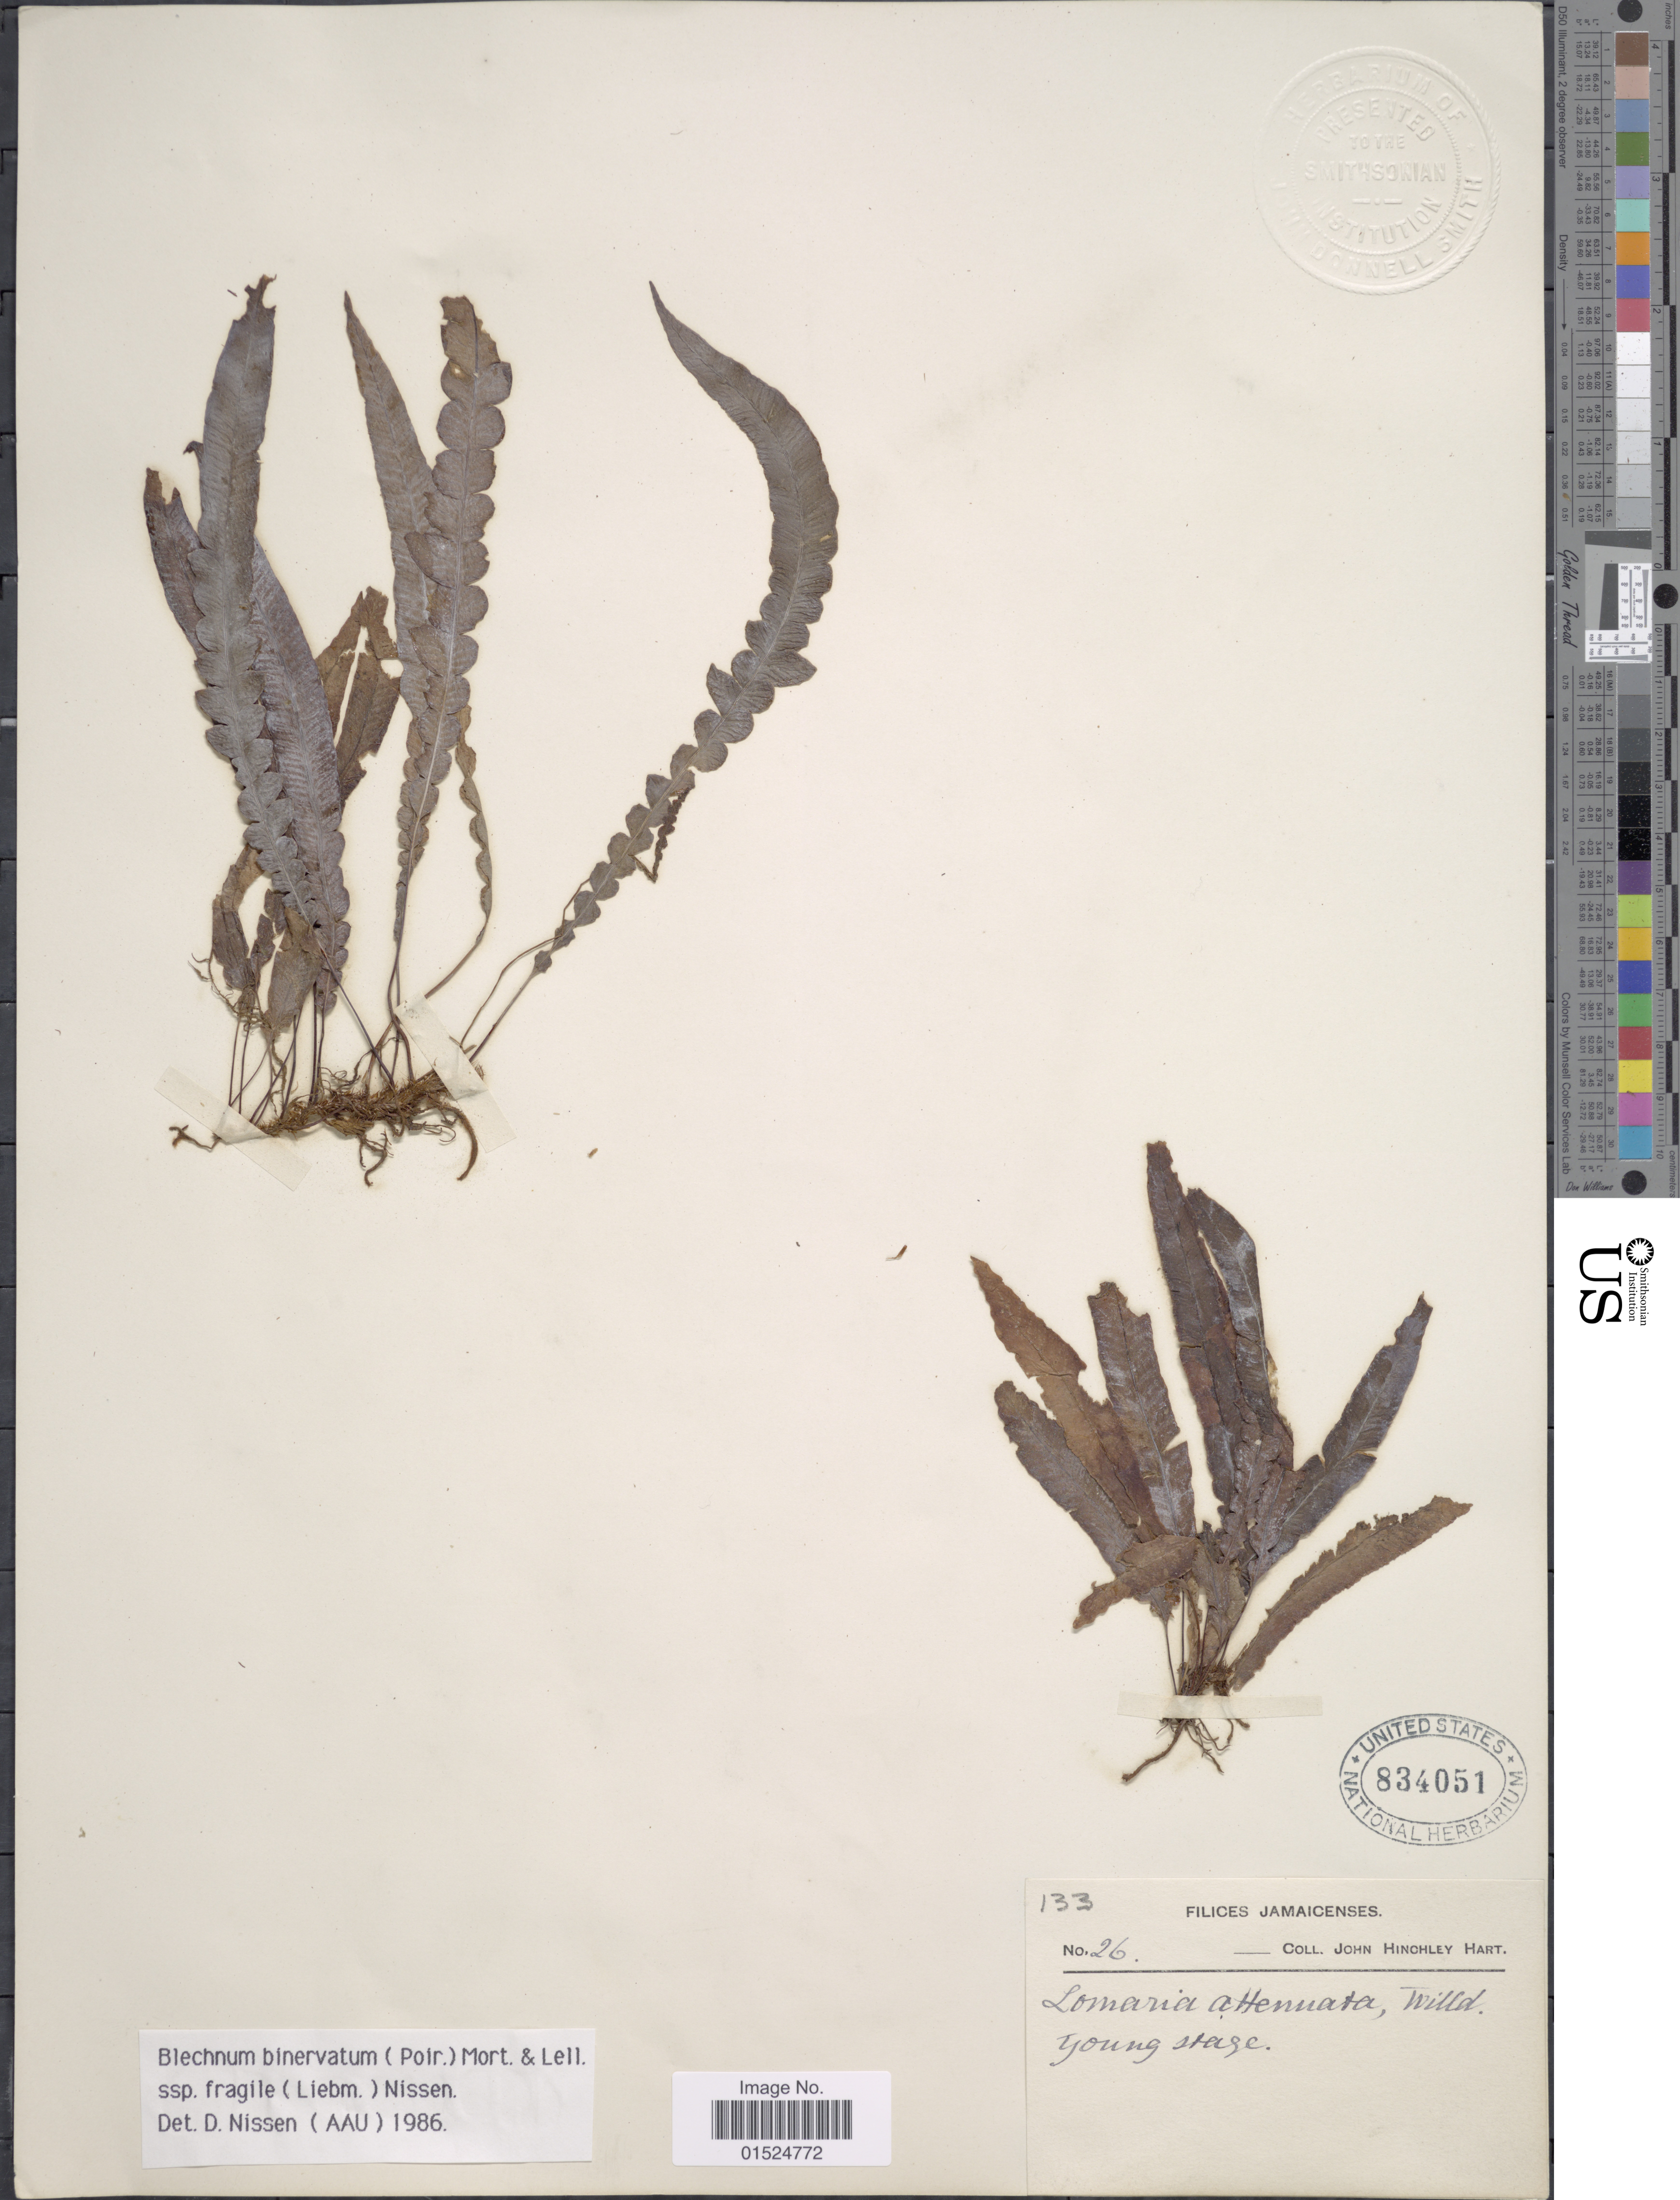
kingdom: Plantae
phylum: Tracheophyta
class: Polypodiopsida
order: Polypodiales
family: Blechnaceae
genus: Blechnum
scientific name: Blechnum fragile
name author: (Liebm.) C.V. Morton & Lellinger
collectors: J. H. Hart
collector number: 26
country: Jamaica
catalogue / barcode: US 834051